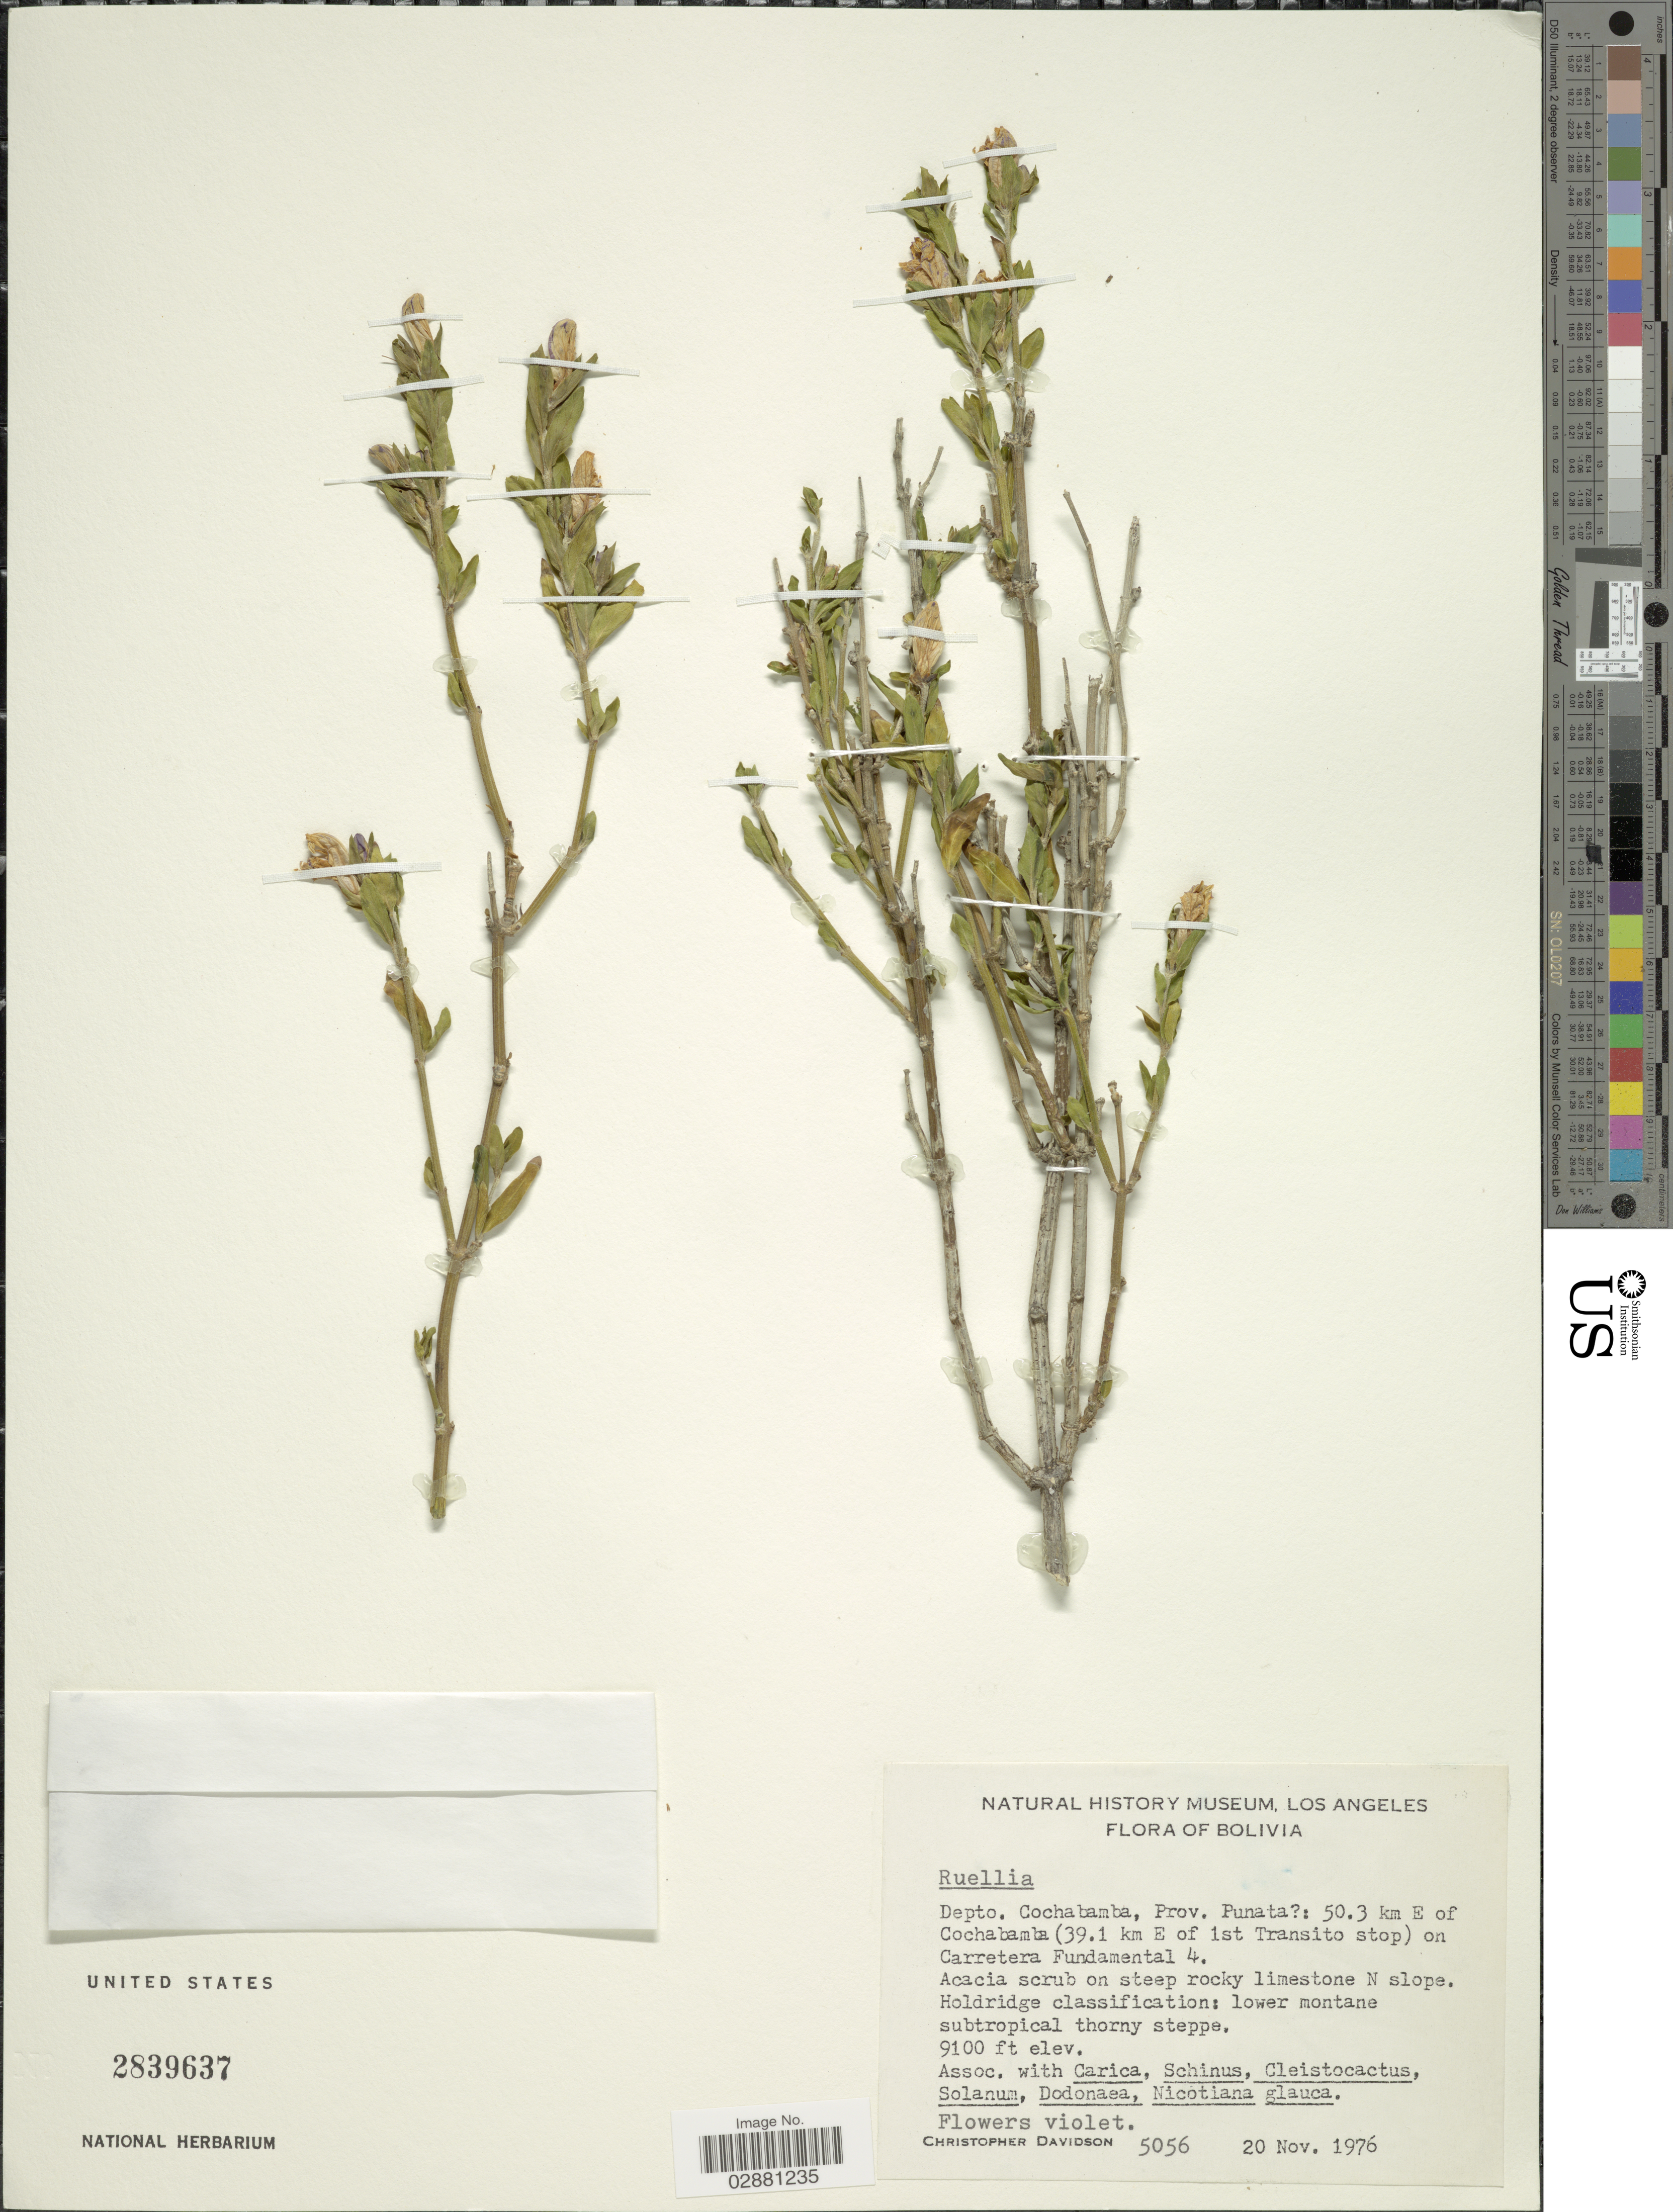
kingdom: Plantae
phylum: Tracheophyta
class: Magnoliopsida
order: Lamiales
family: Acanthaceae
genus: Justicia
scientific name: Justicia tweediana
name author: (Nees) Griseb.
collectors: C. Davidson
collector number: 5056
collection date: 1976-11-20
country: Bolivia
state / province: Cochabamba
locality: Depto. Cochabamba, Prov. Punata [unsure placement]: 50.3 km E of Cochabamba (39.1 km E of 1st Transito stop) on Carretera Fundamental 4.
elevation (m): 2774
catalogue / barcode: US 2839637